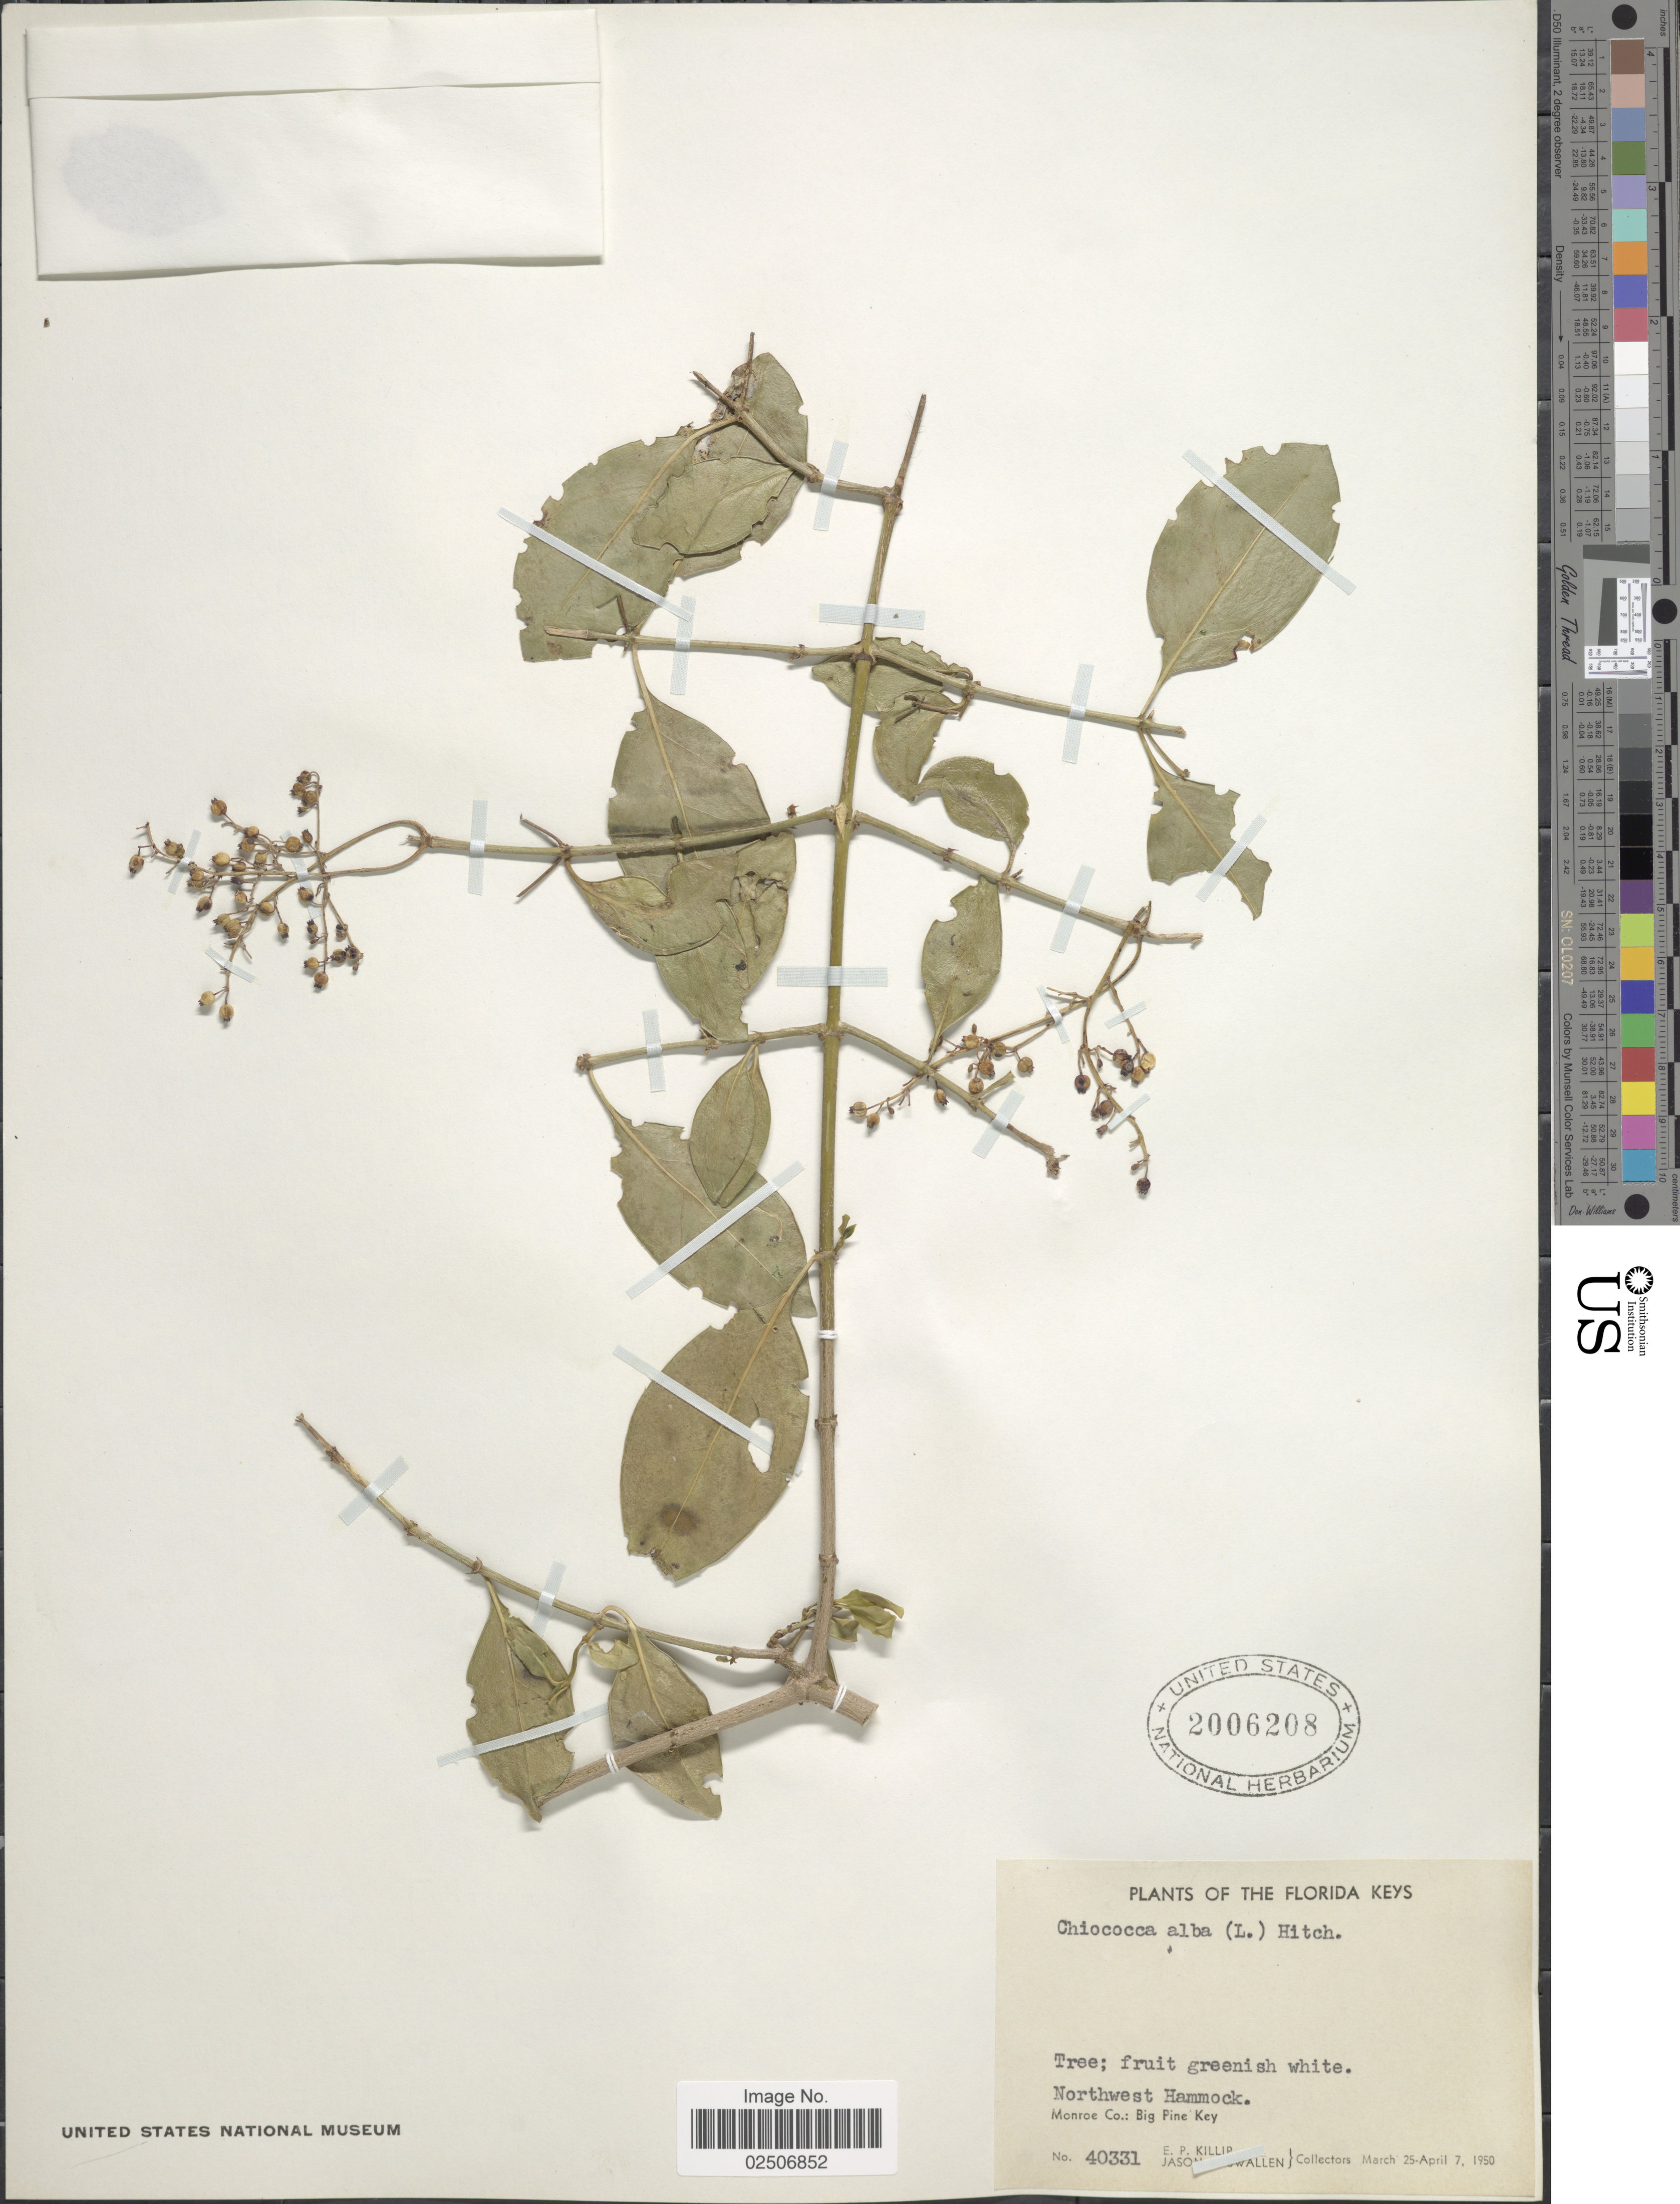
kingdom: Plantae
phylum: Tracheophyta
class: Magnoliopsida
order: Gentianales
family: Rubiaceae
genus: Chiococca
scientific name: Chiococca alba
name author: (L.) Hitchc.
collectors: E. P. Killip & J. R. Swallen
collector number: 40331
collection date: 1950-03-25/1950-04-07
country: United States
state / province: Florida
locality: Florida Keys, Northwest Hammock, Monroe Co.: Big Pine Key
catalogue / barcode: US 2006208